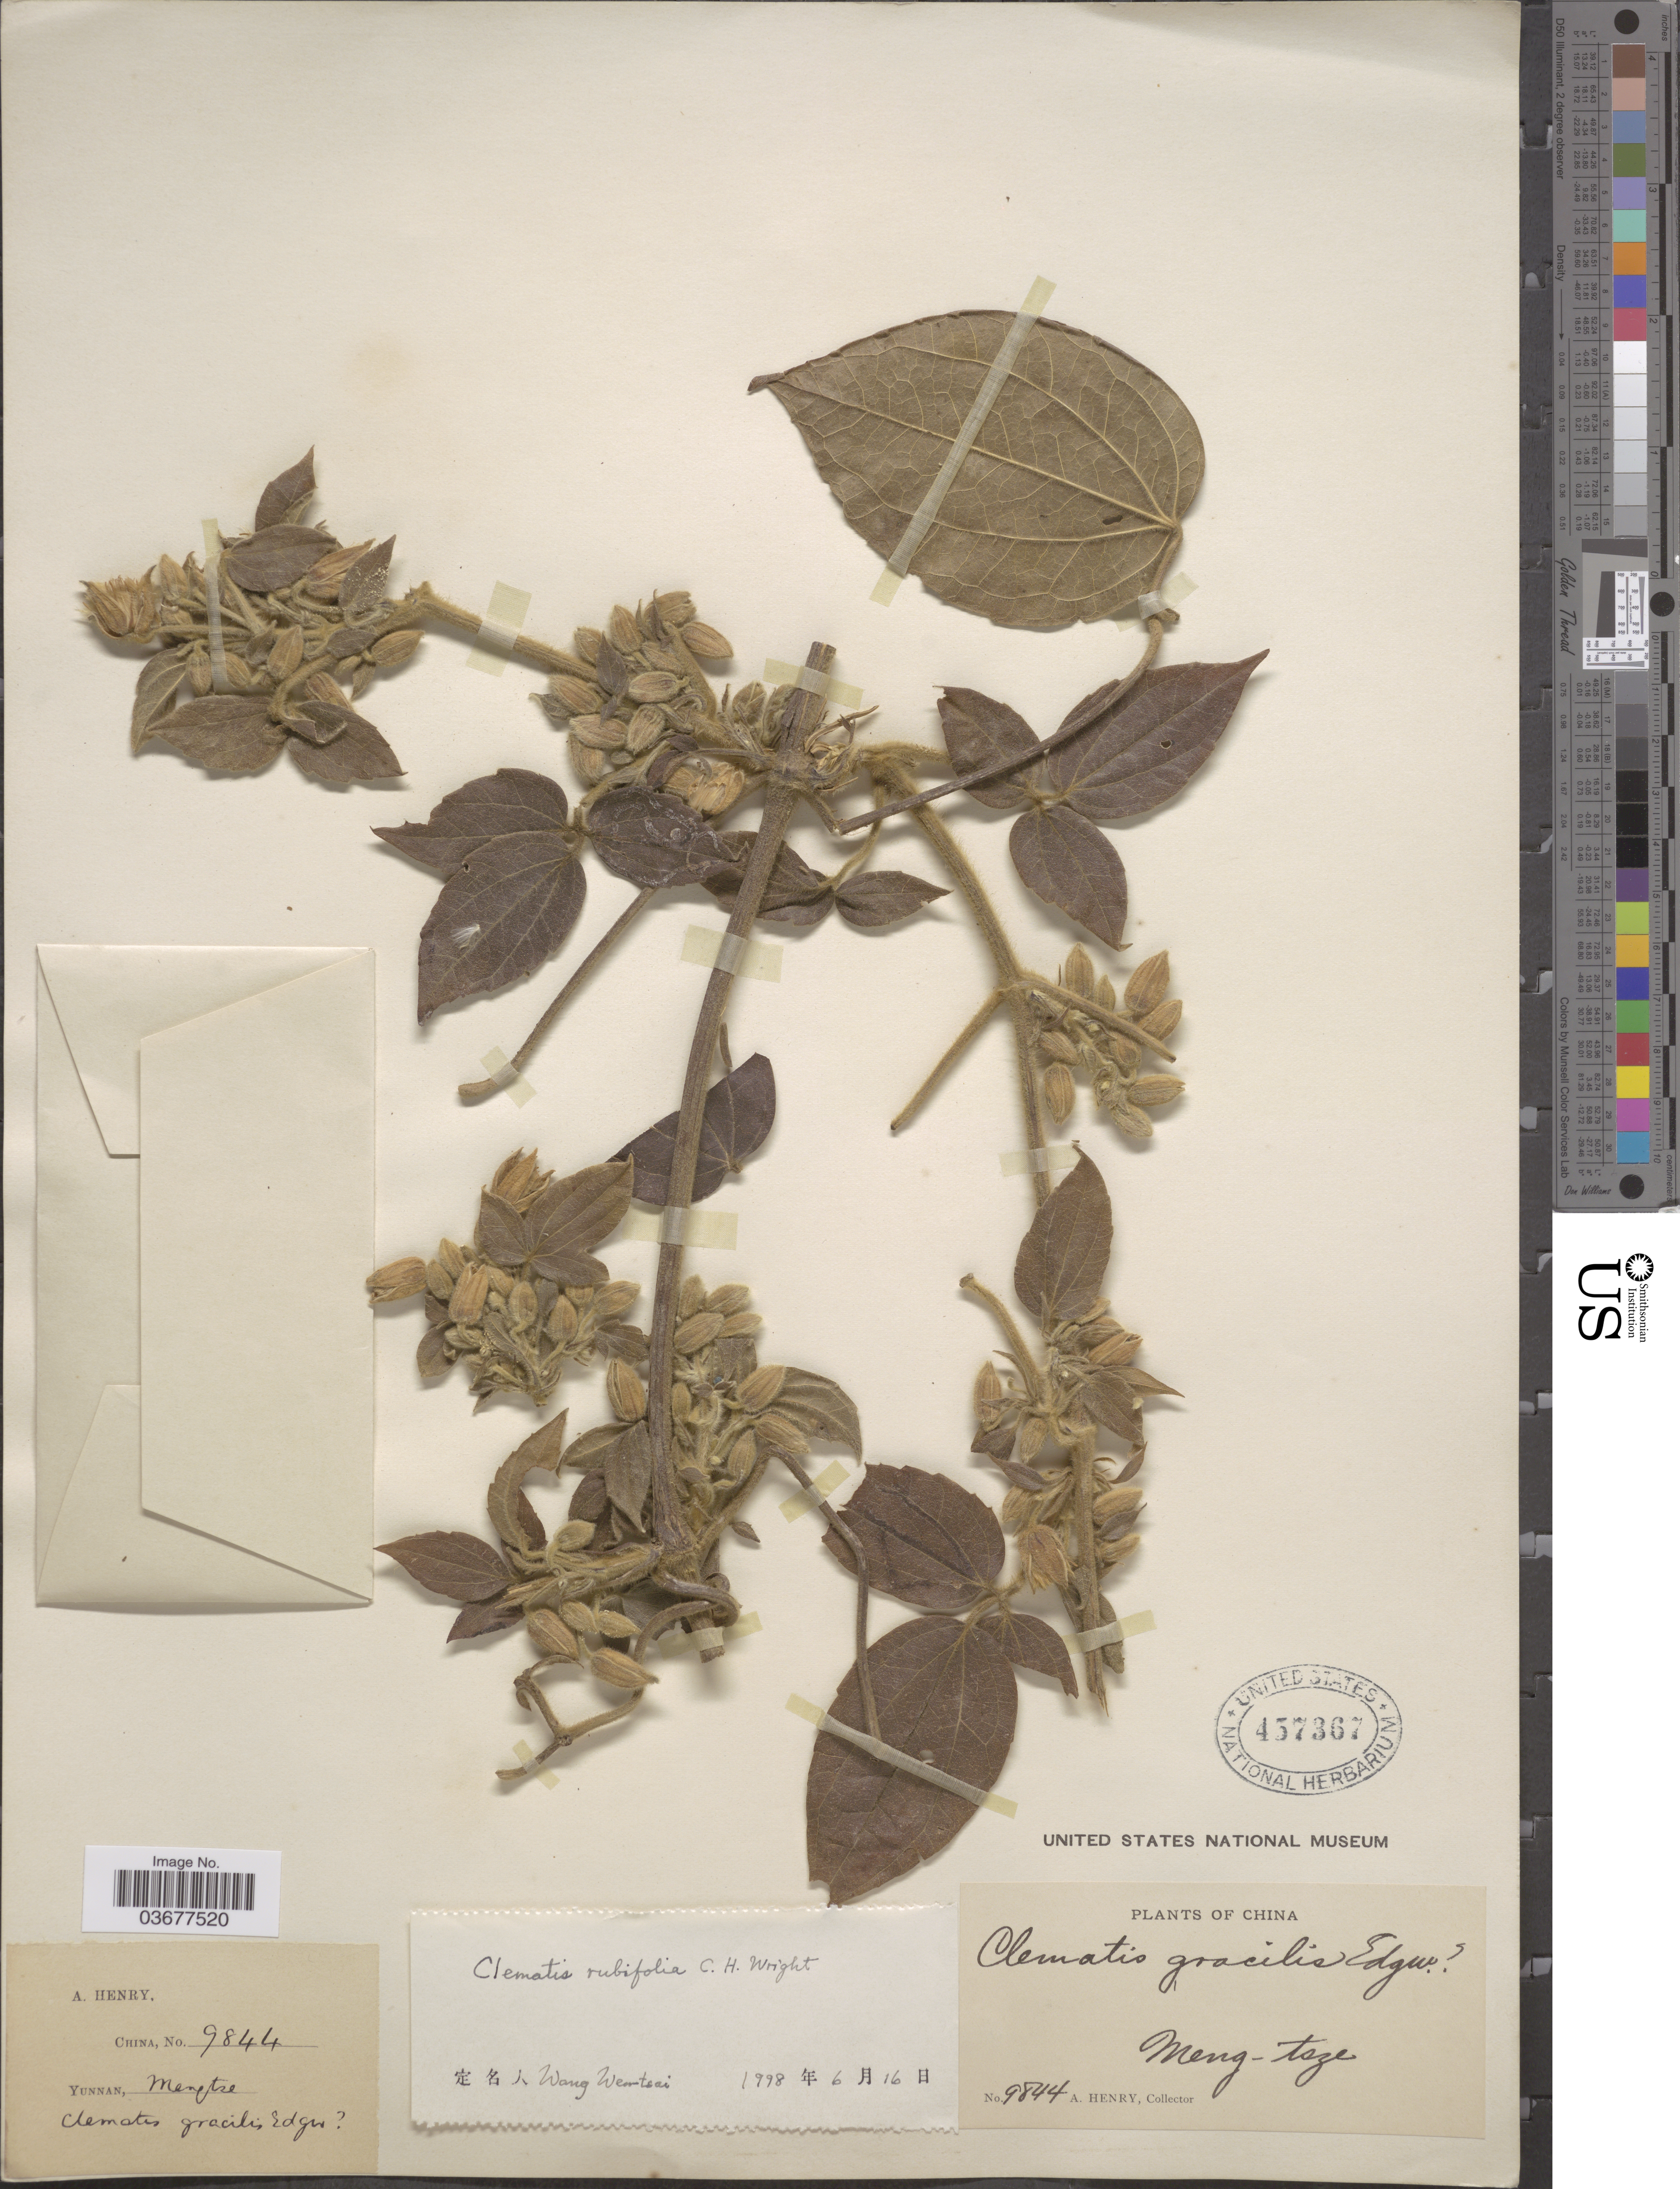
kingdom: Plantae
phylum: Tracheophyta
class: Magnoliopsida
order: Ranunculales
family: Ranunculaceae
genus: Clematis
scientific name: Clematis rubifolia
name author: C.H. Wright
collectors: A. Henry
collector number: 9844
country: China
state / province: Yunnan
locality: Meng-tsze.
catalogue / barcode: US 457367